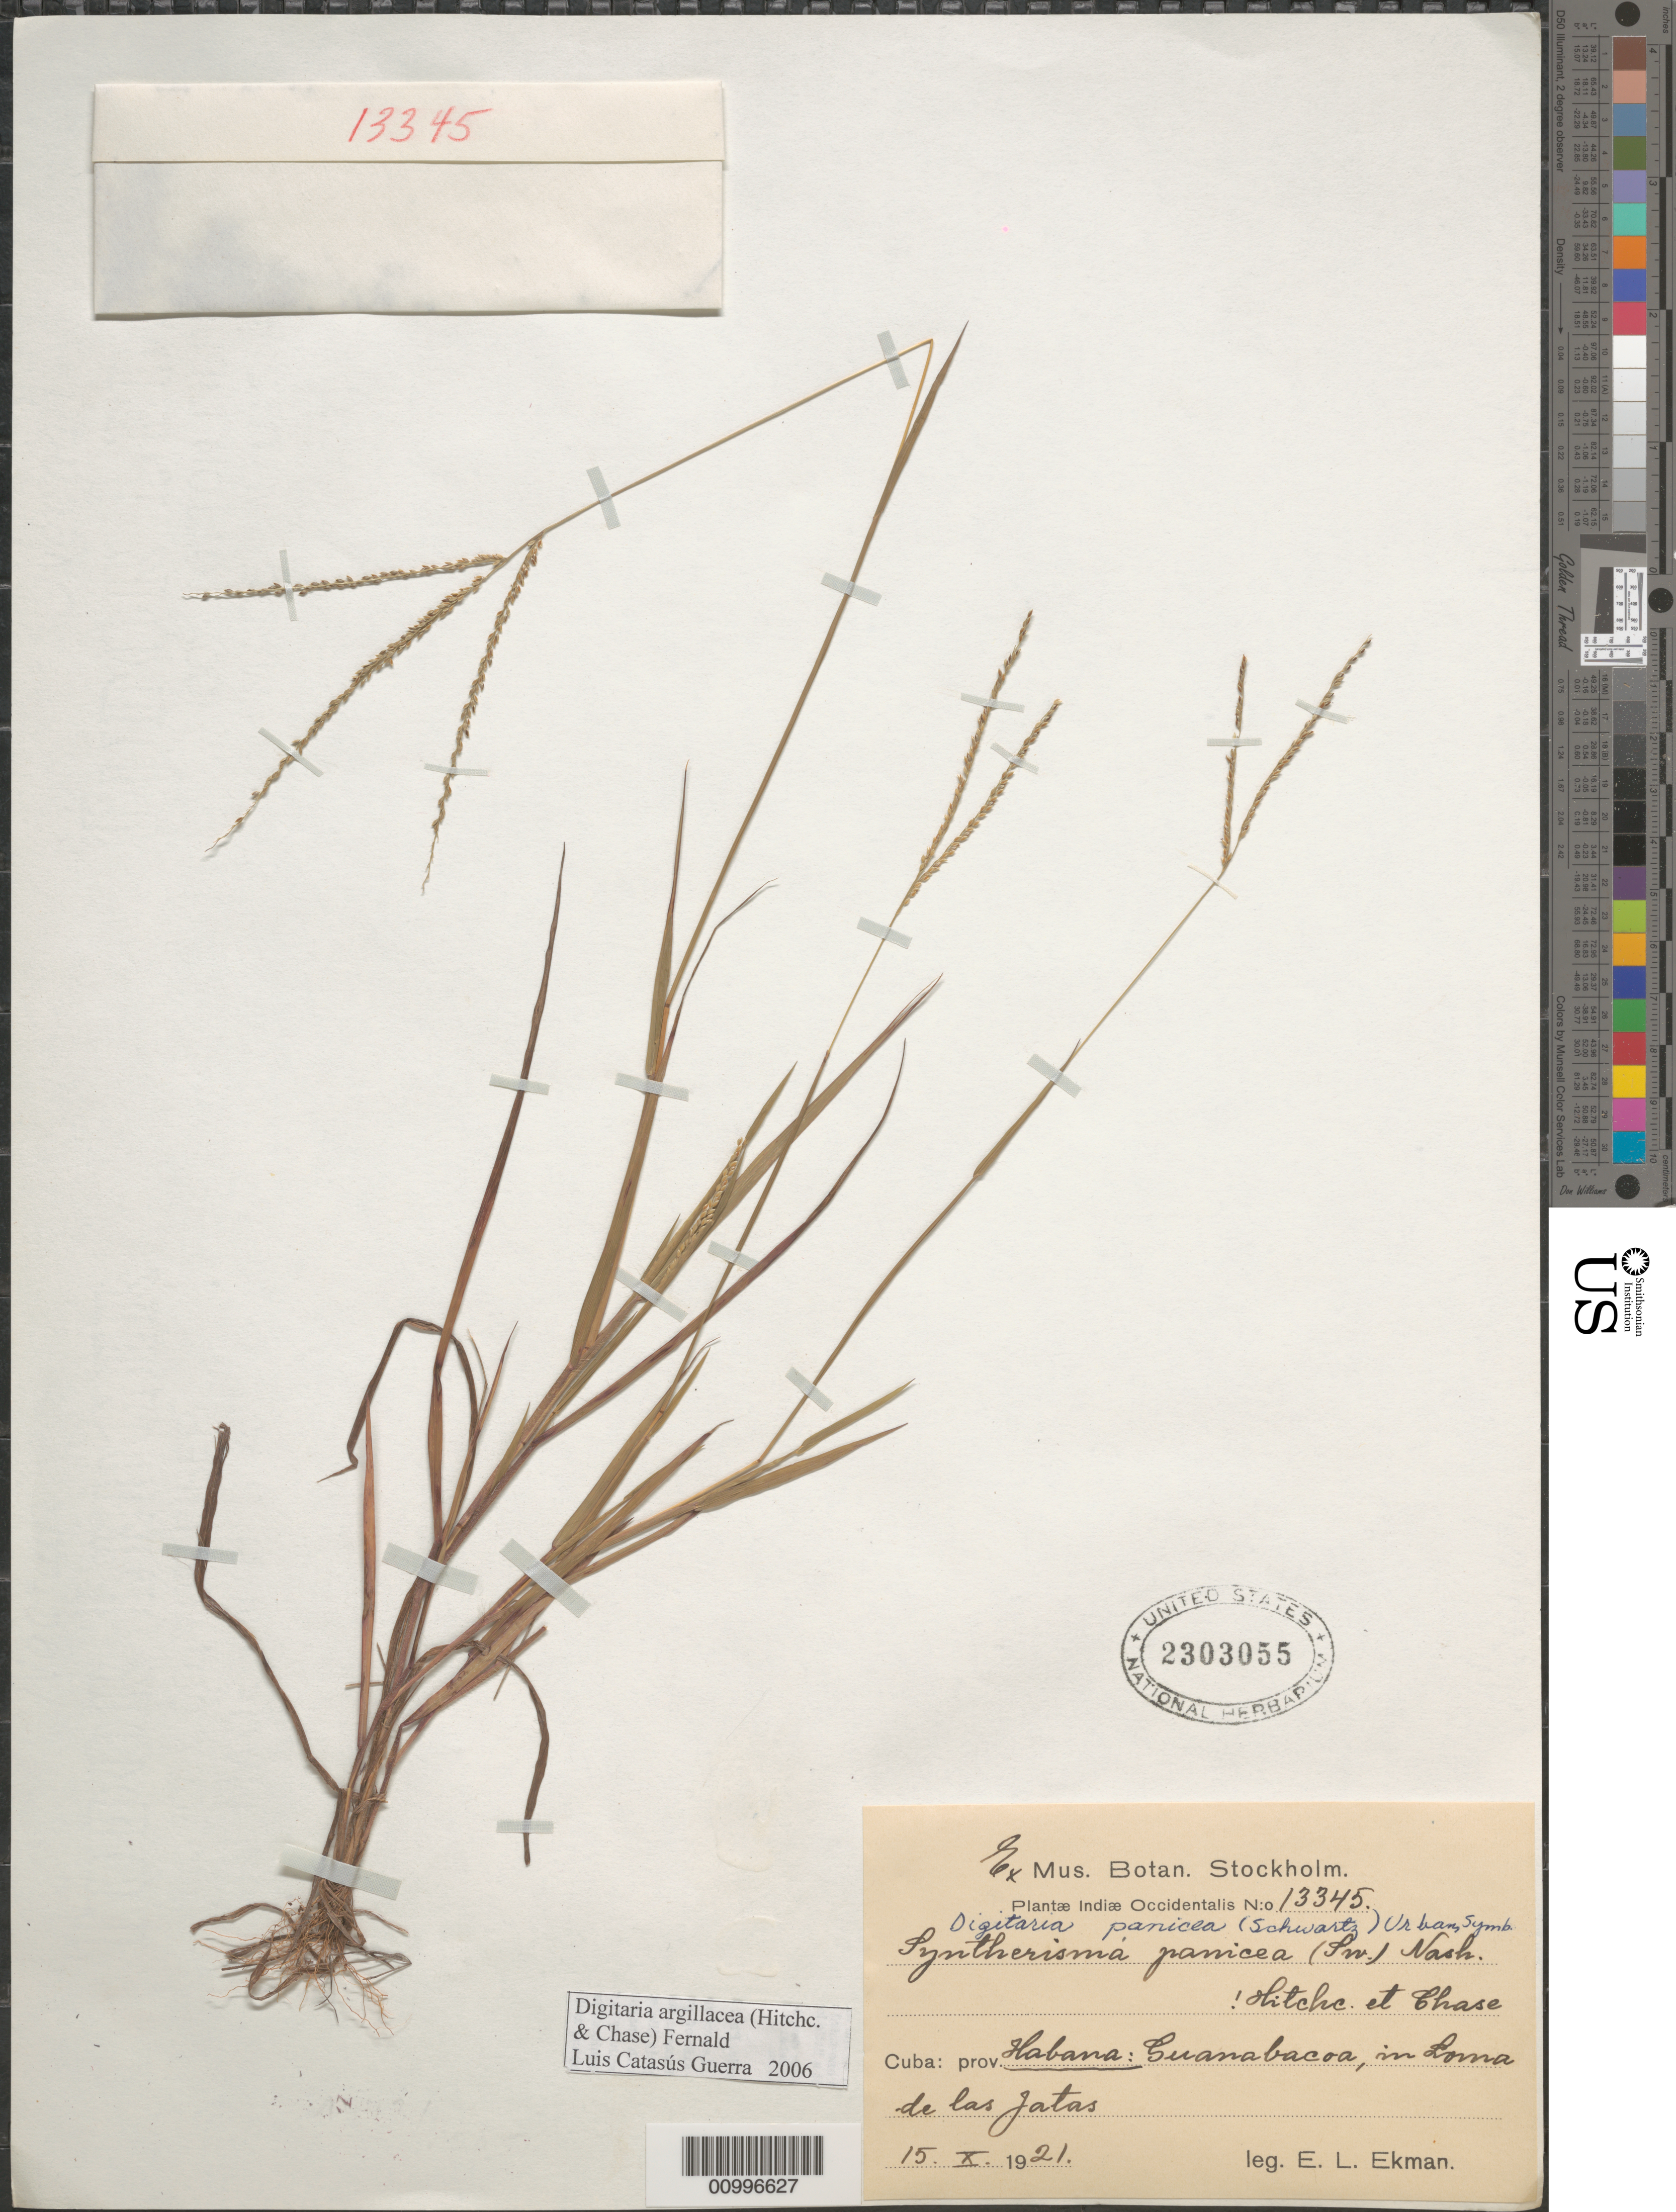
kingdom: Plantae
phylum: Tracheophyta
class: Liliopsida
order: Poales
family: Poaceae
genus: Digitaria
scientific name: Digitaria argillacea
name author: (Hitchc. & Chase) Fernald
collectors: E. L. Ekman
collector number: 13345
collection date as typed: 15 Oct 1921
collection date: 1921-10-15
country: Cuba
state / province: La Habana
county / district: Municipio Guanabacoa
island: Cuba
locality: Guanabacoa, Jata Hills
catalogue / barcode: US 2303055